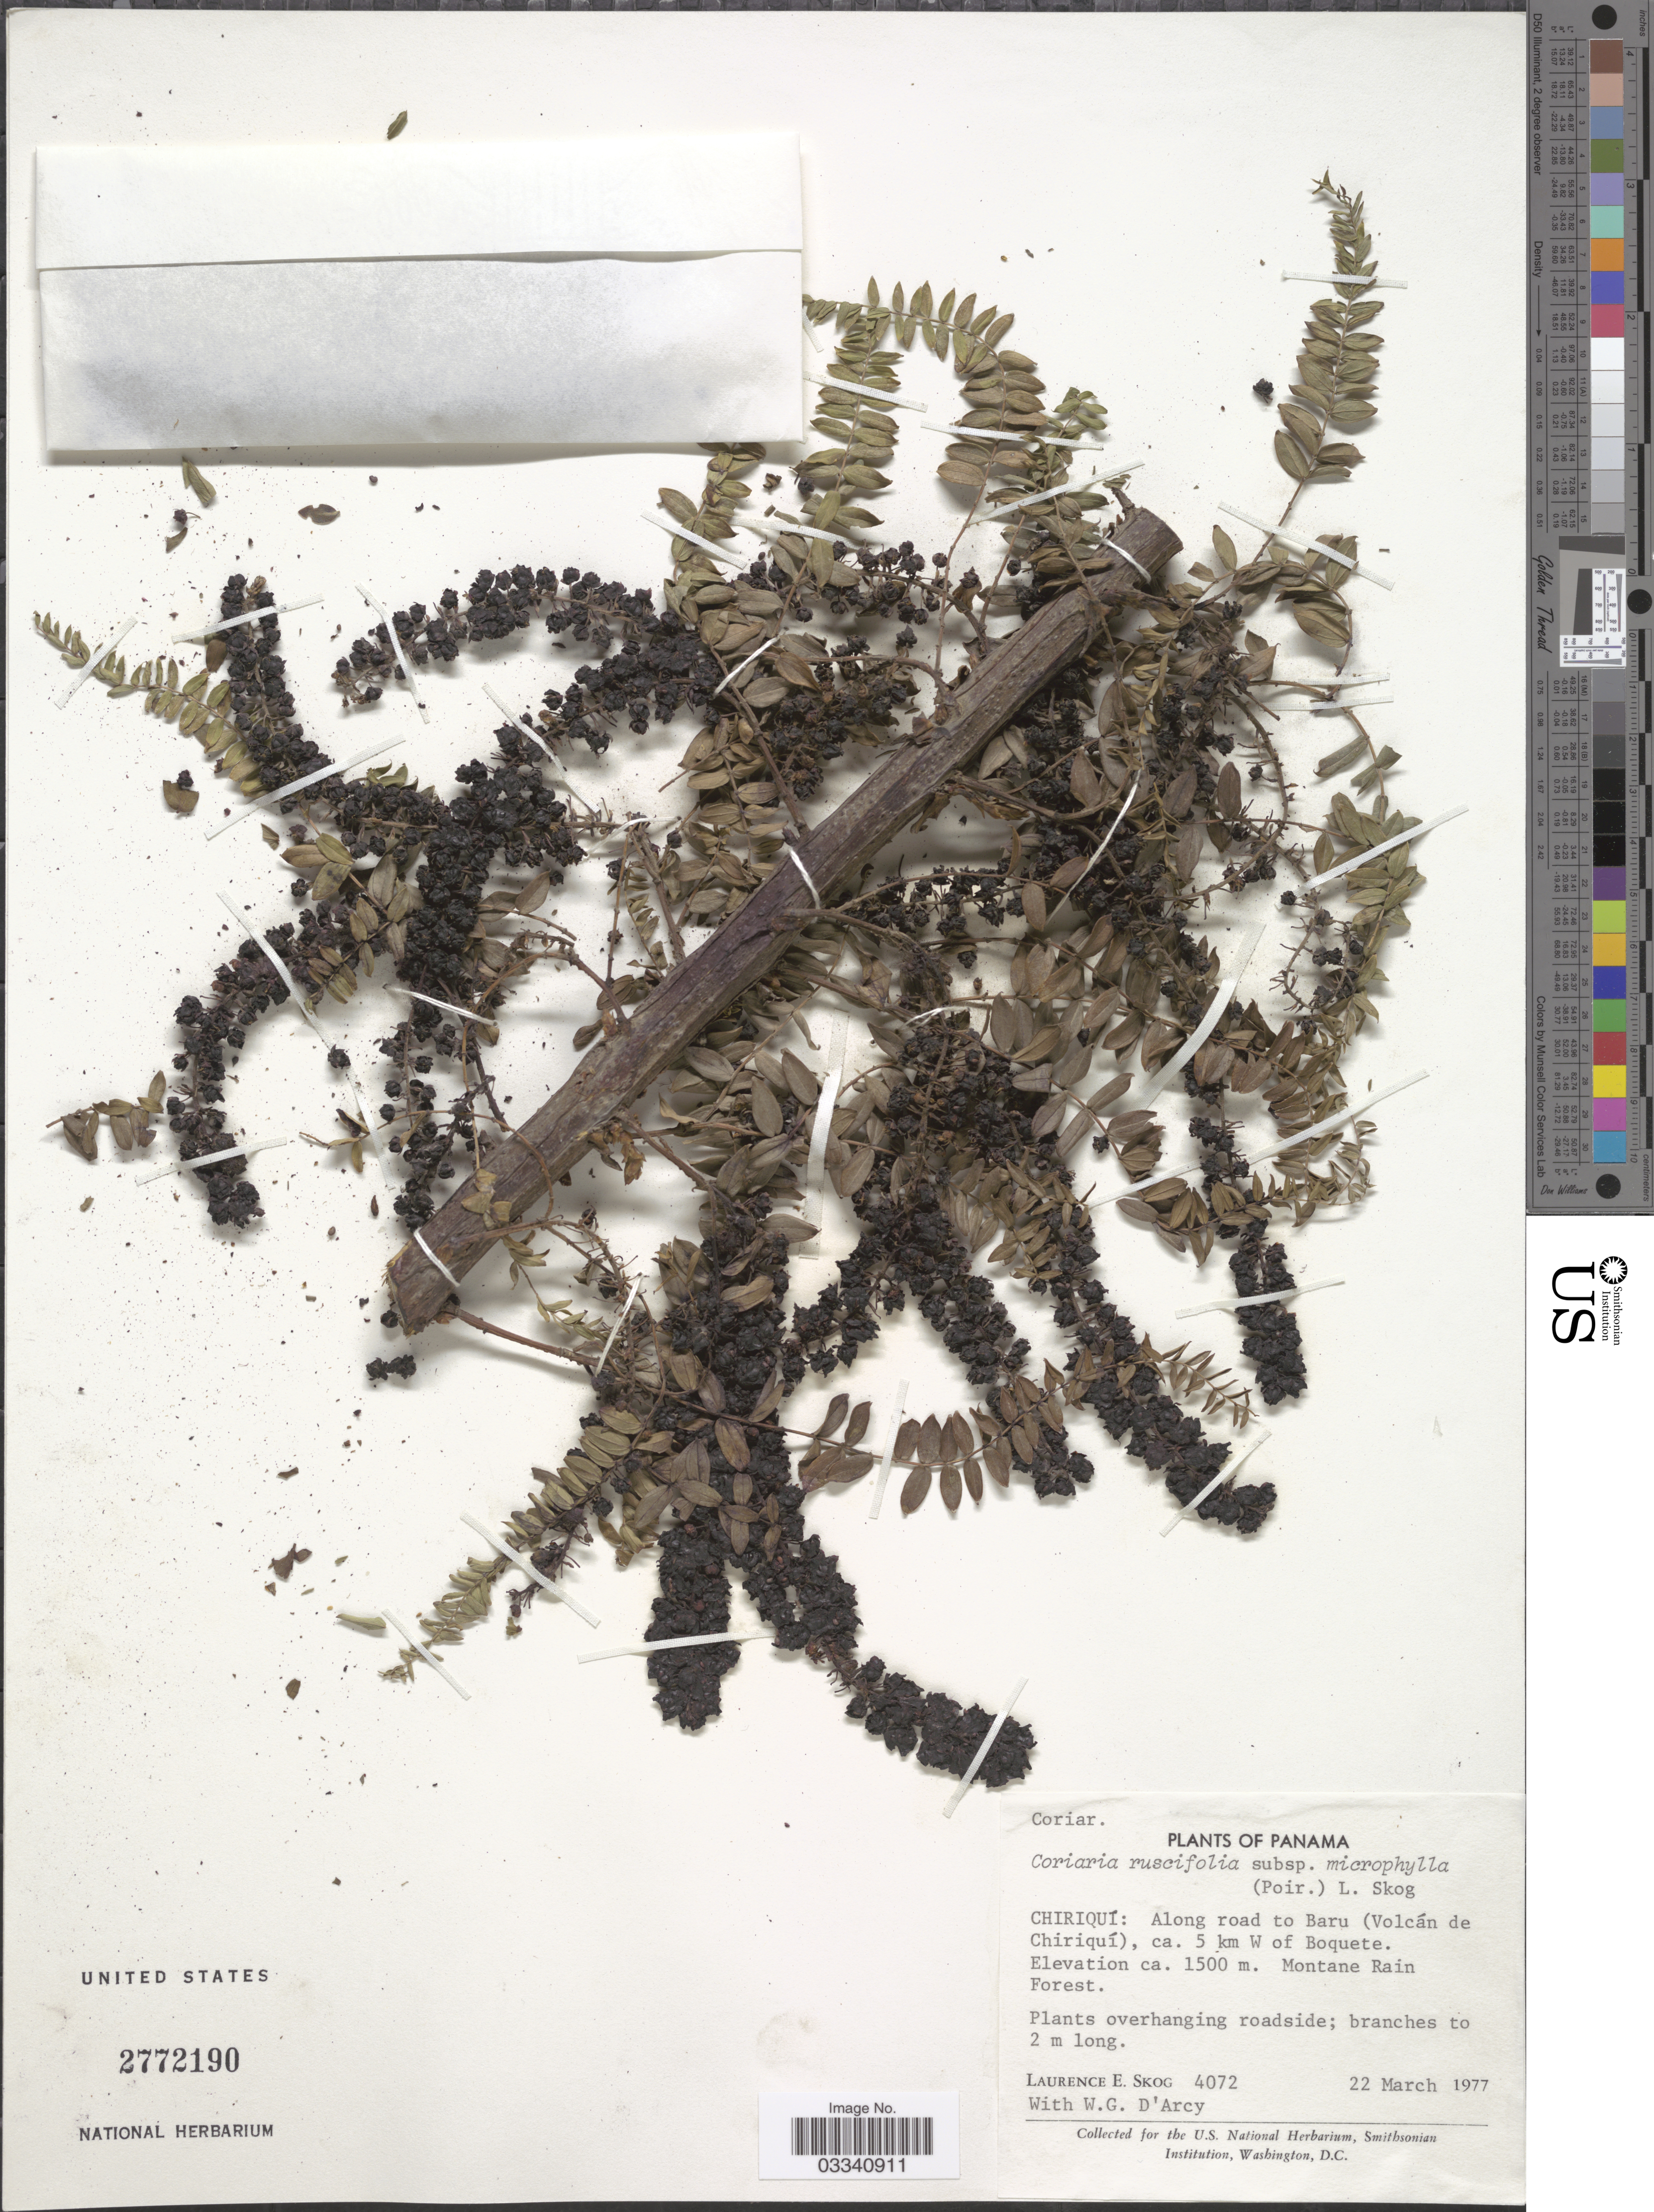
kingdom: Plantae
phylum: Tracheophyta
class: Magnoliopsida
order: Cucurbitales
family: Coriariaceae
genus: Coriaria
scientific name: Coriaria ruscifolia subsp. microphylla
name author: (Poir.) L.E. Skog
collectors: L. E. Skog & W. G. D'Arcy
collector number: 4072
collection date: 1977-03-22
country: Panama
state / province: Chiriqui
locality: Along road to Baru (Volcán de Chiriquí), ca. 5 km W of Boquete.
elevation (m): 1500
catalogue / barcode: US 2772190